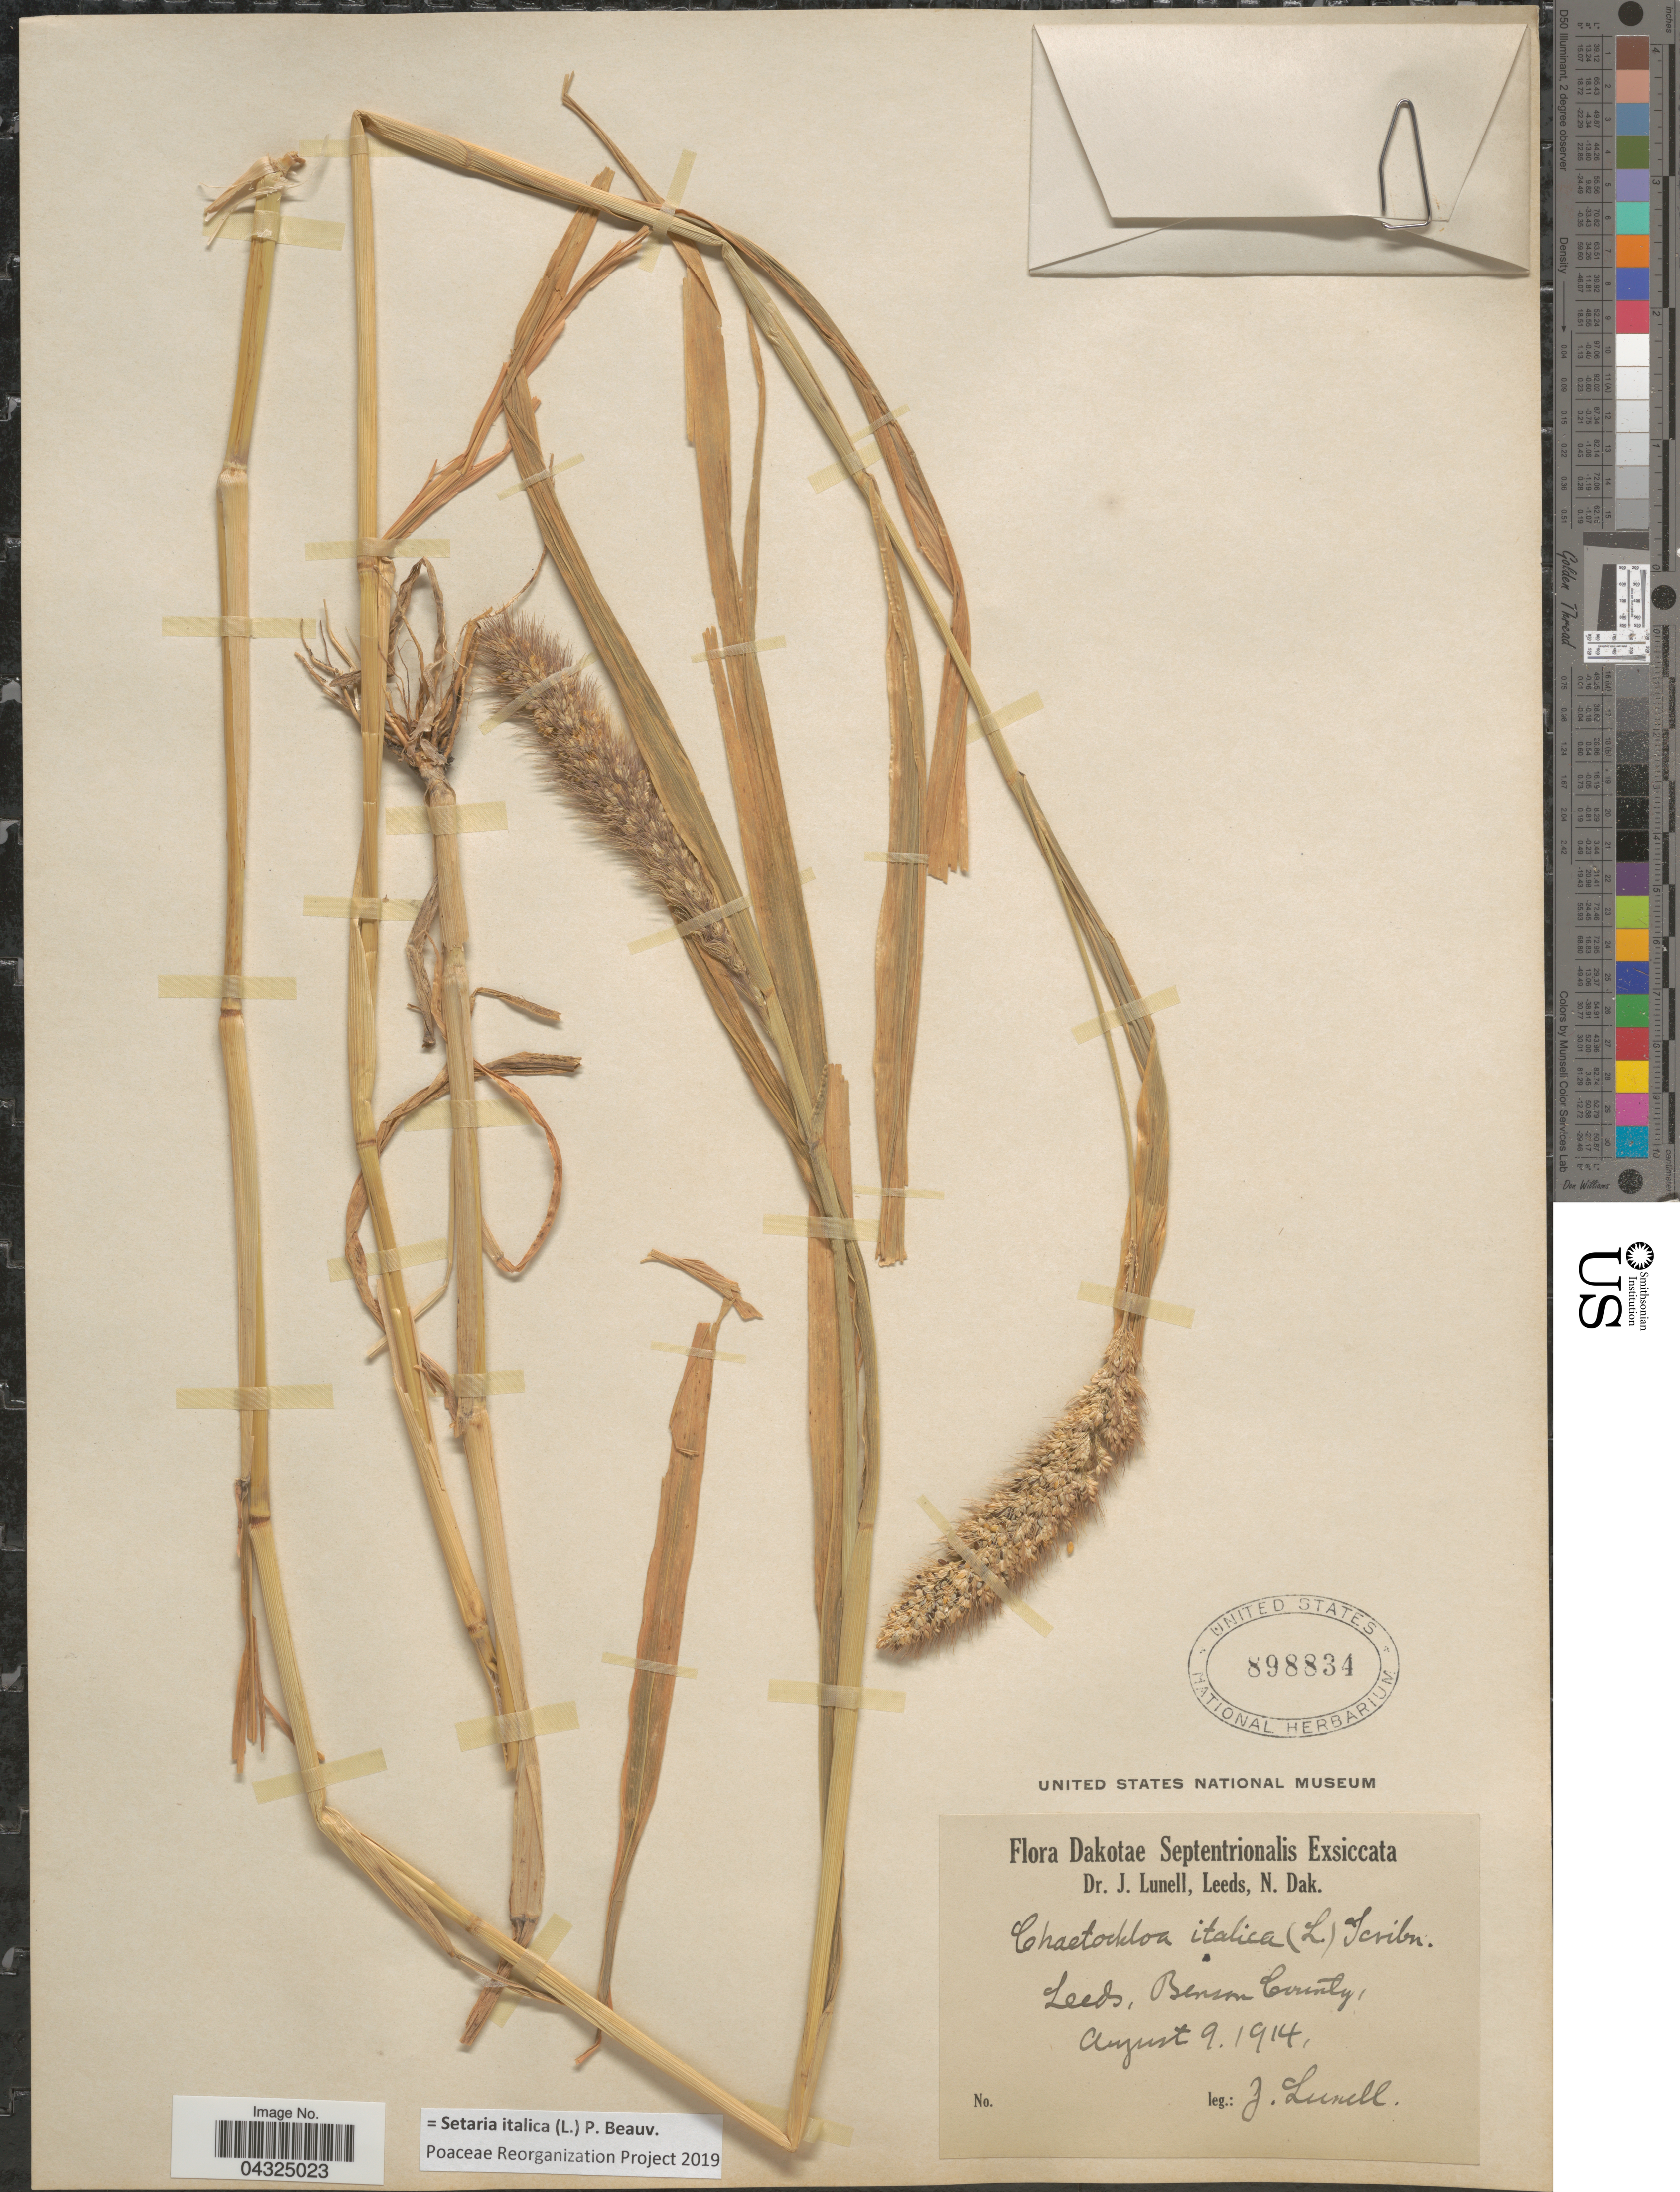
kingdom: Plantae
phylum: Tracheophyta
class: Liliopsida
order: Poales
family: Poaceae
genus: Setaria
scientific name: Setaria italica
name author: (L.) P. Beauv.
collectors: J. Lunell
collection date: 1914-08-09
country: United States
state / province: North Dakota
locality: Dakotae Septentrionalis Exsiccata. Leeds, Benson County.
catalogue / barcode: US 898834